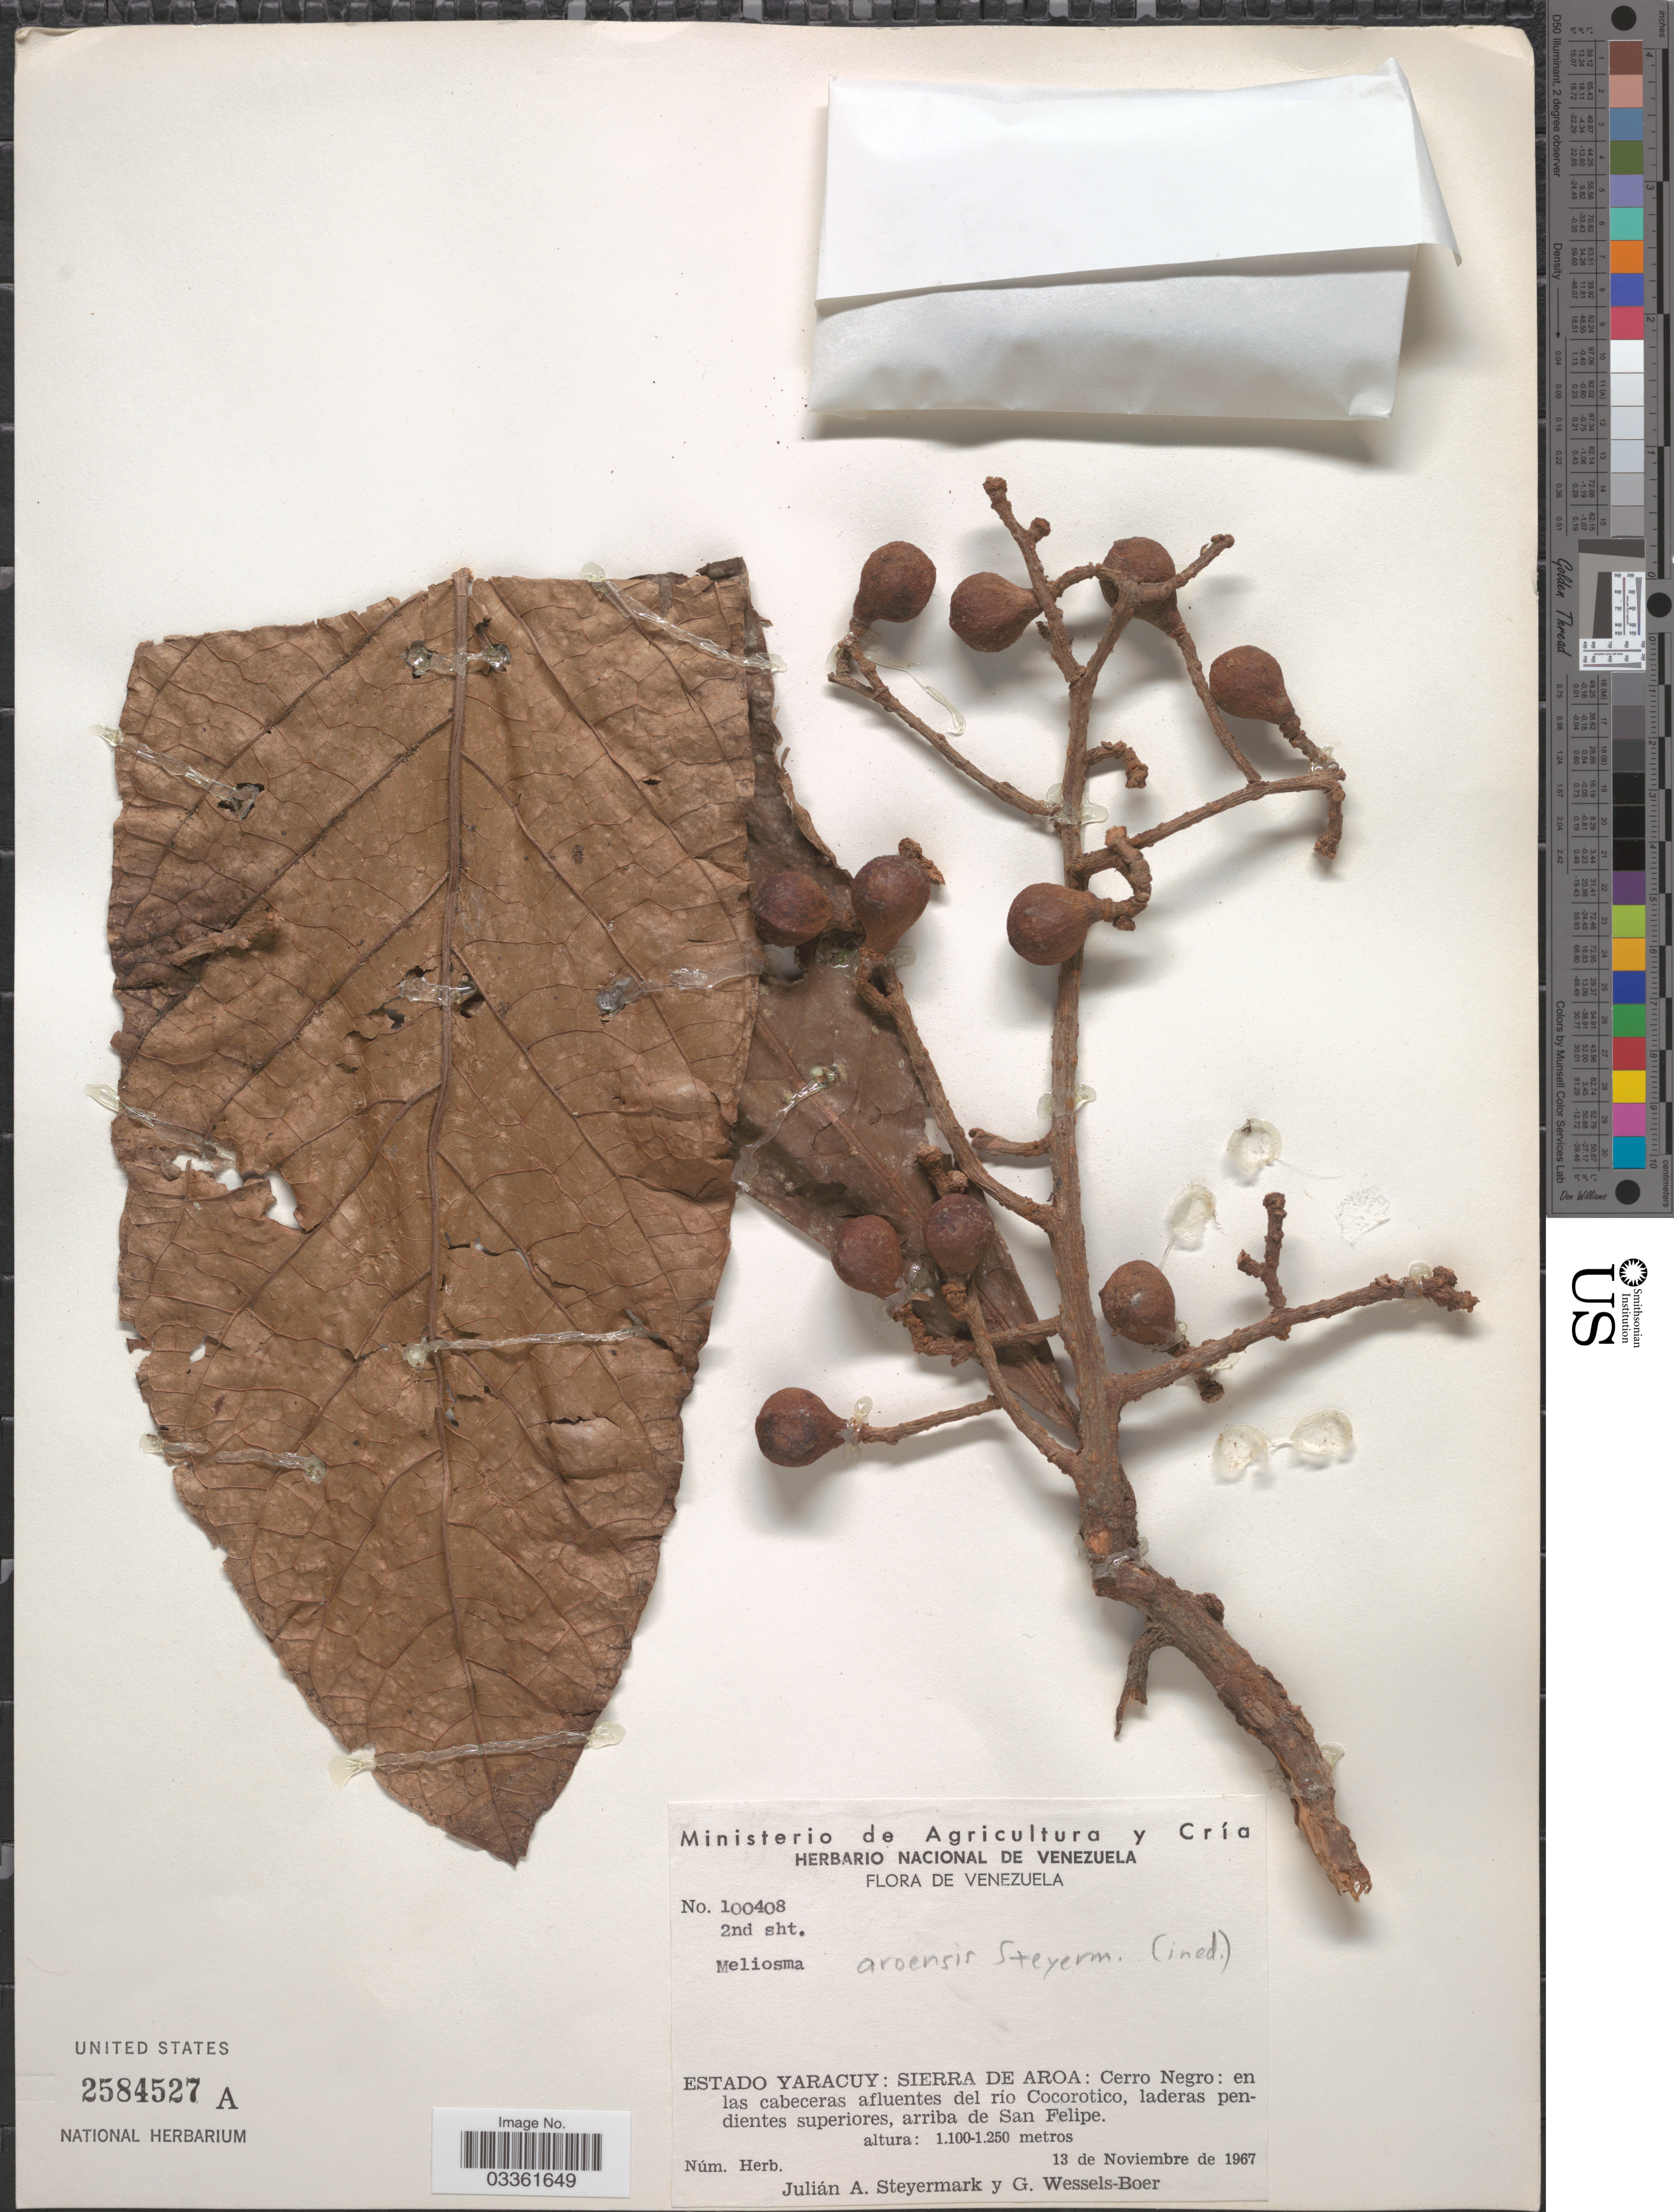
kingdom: Plantae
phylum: Tracheophyta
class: Magnoliopsida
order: Proteales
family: Sabiaceae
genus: Meliosma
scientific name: Meliosma sp.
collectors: J. Steyermark & G. Wessels Boer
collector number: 100408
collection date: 1967-11-13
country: Venezuela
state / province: Yaracuy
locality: Sierra de Aroa: Cerro Negro: en las cabeceras afluentes del río Cocorotico, laderas pendientes, arriba de San Felipe.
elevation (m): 1100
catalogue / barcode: US 2584527A